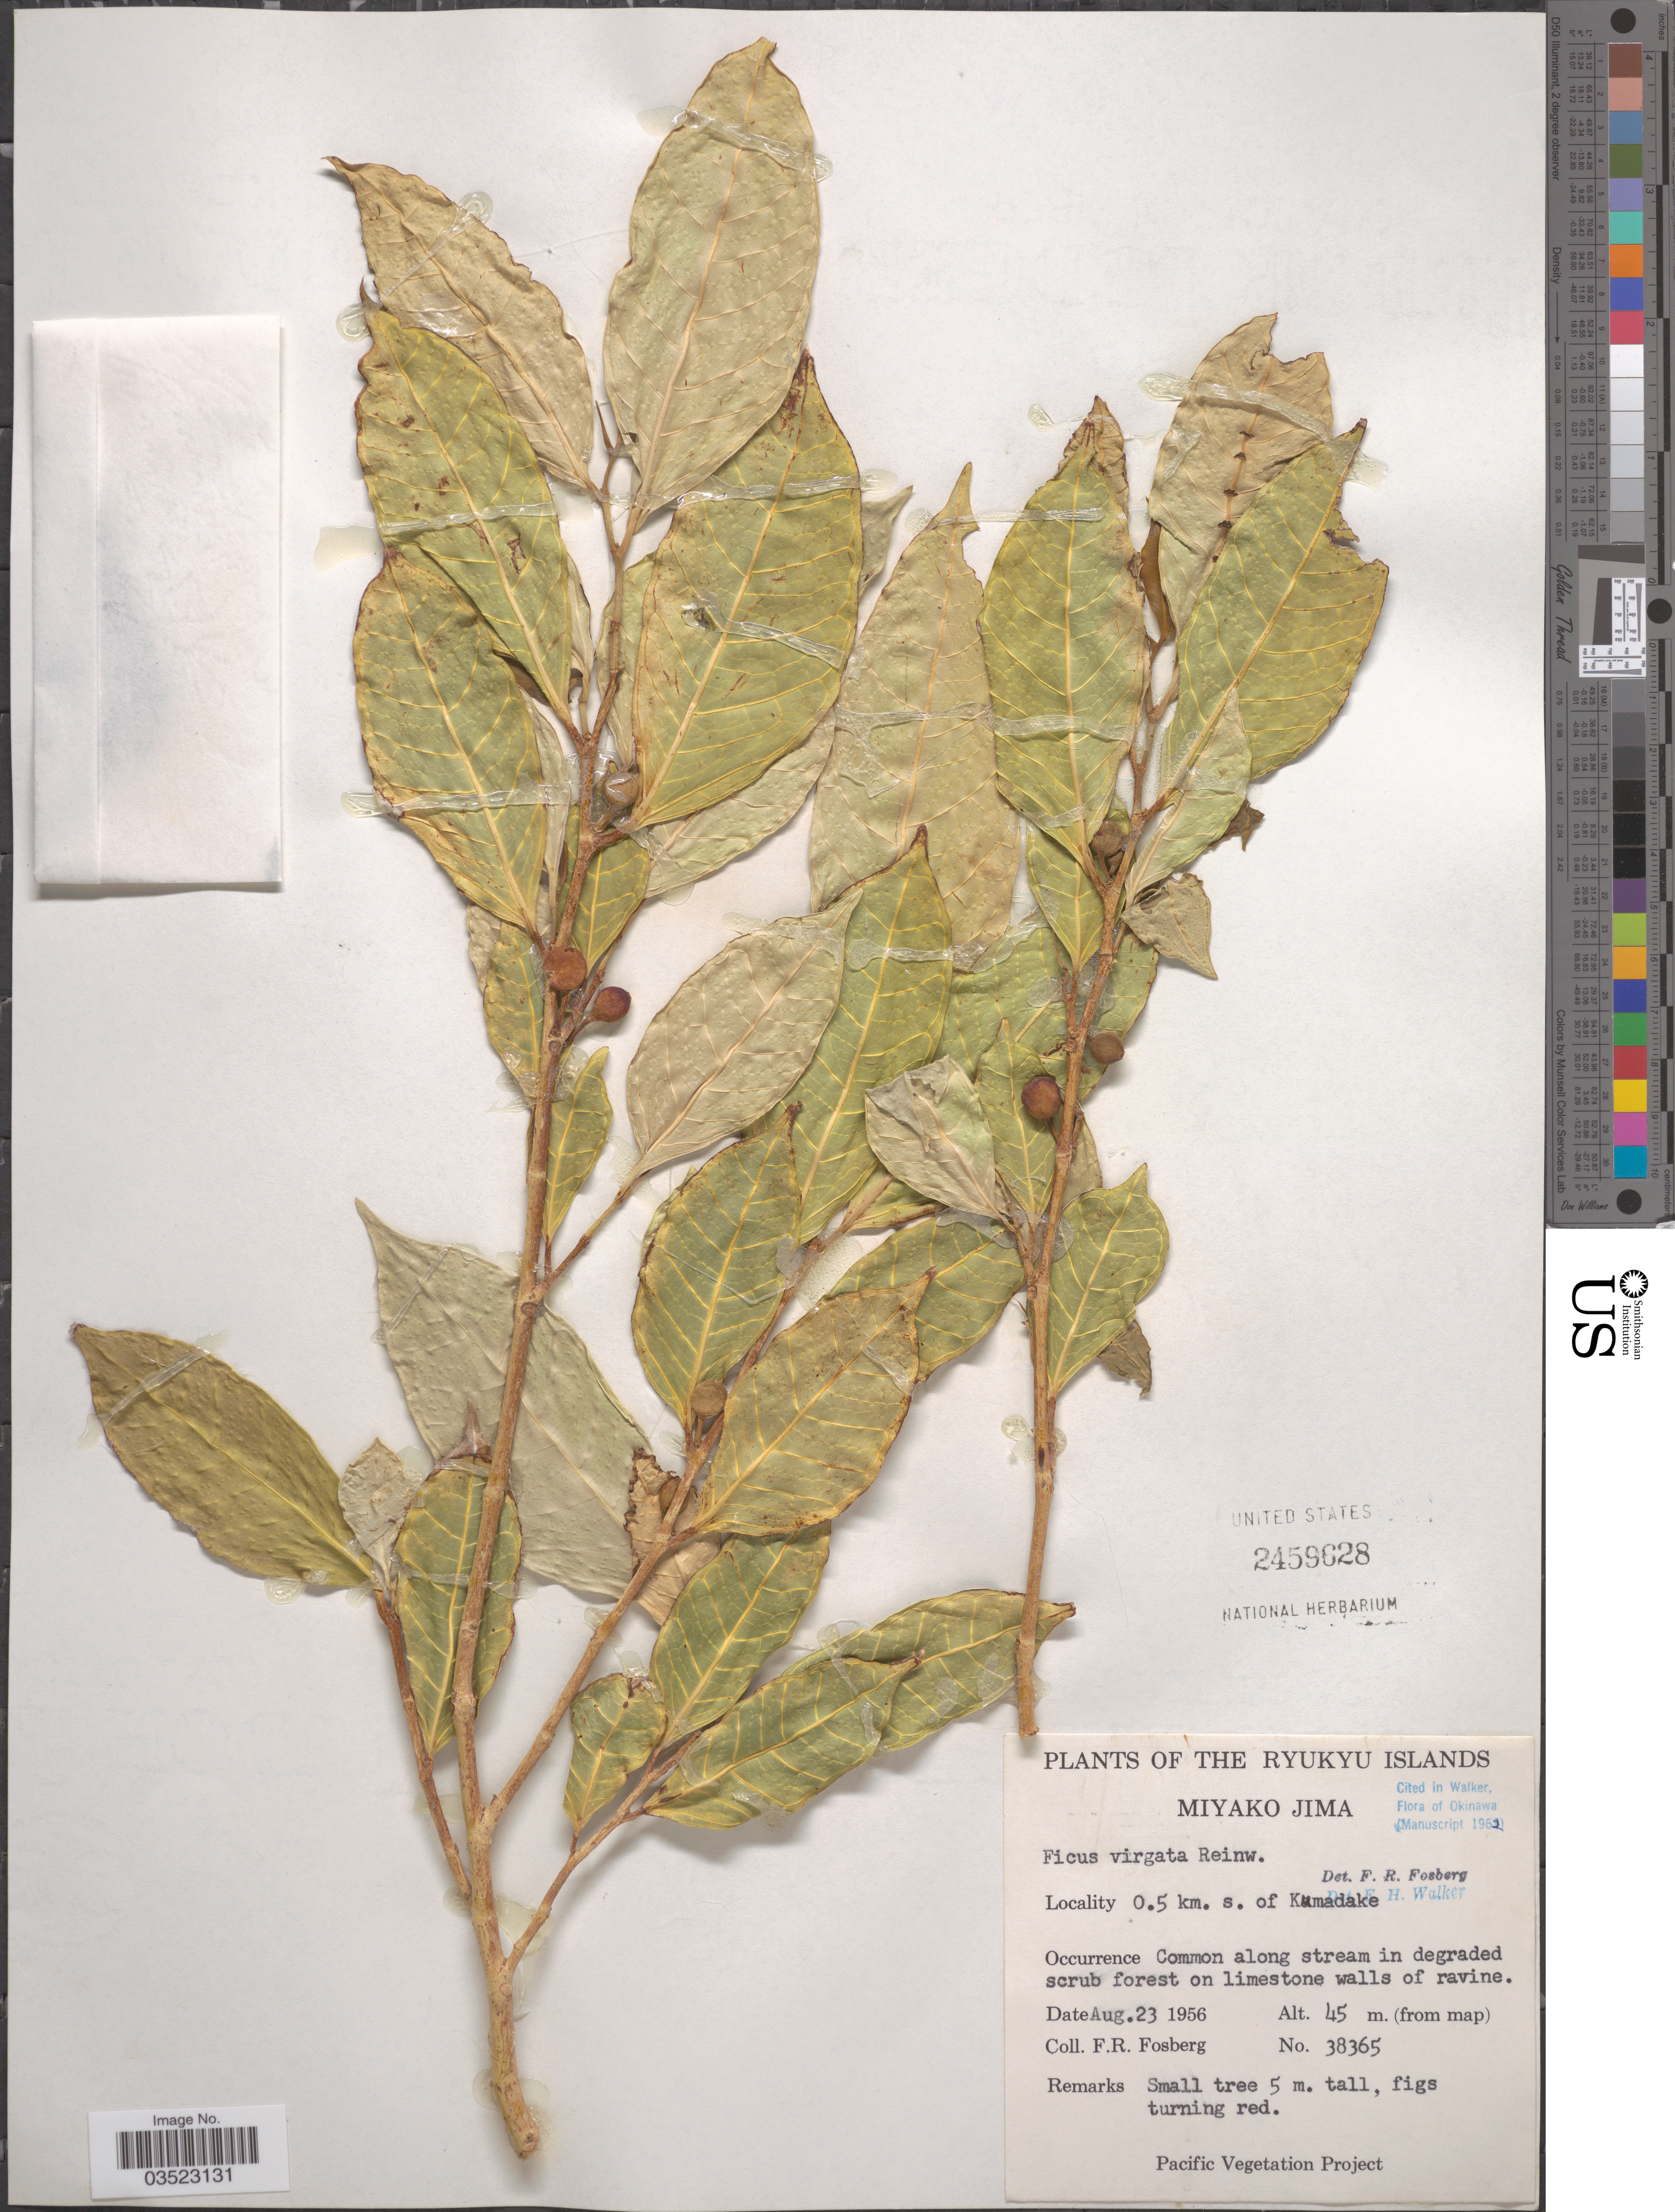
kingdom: Plantae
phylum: Tracheophyta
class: Magnoliopsida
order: Rosales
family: Moraceae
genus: Ficus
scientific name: Ficus virgata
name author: Reinw.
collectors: F. R. Fosberg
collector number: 38365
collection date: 1956-08-23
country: Japan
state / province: Okinawa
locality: Ryukyu Islands. Miyako Jima. Okinawa. 0.5 km. s. of Kumadake. Common along stream in degraded scrub forest on limestone walls of ravine.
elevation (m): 45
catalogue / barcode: US 2459628